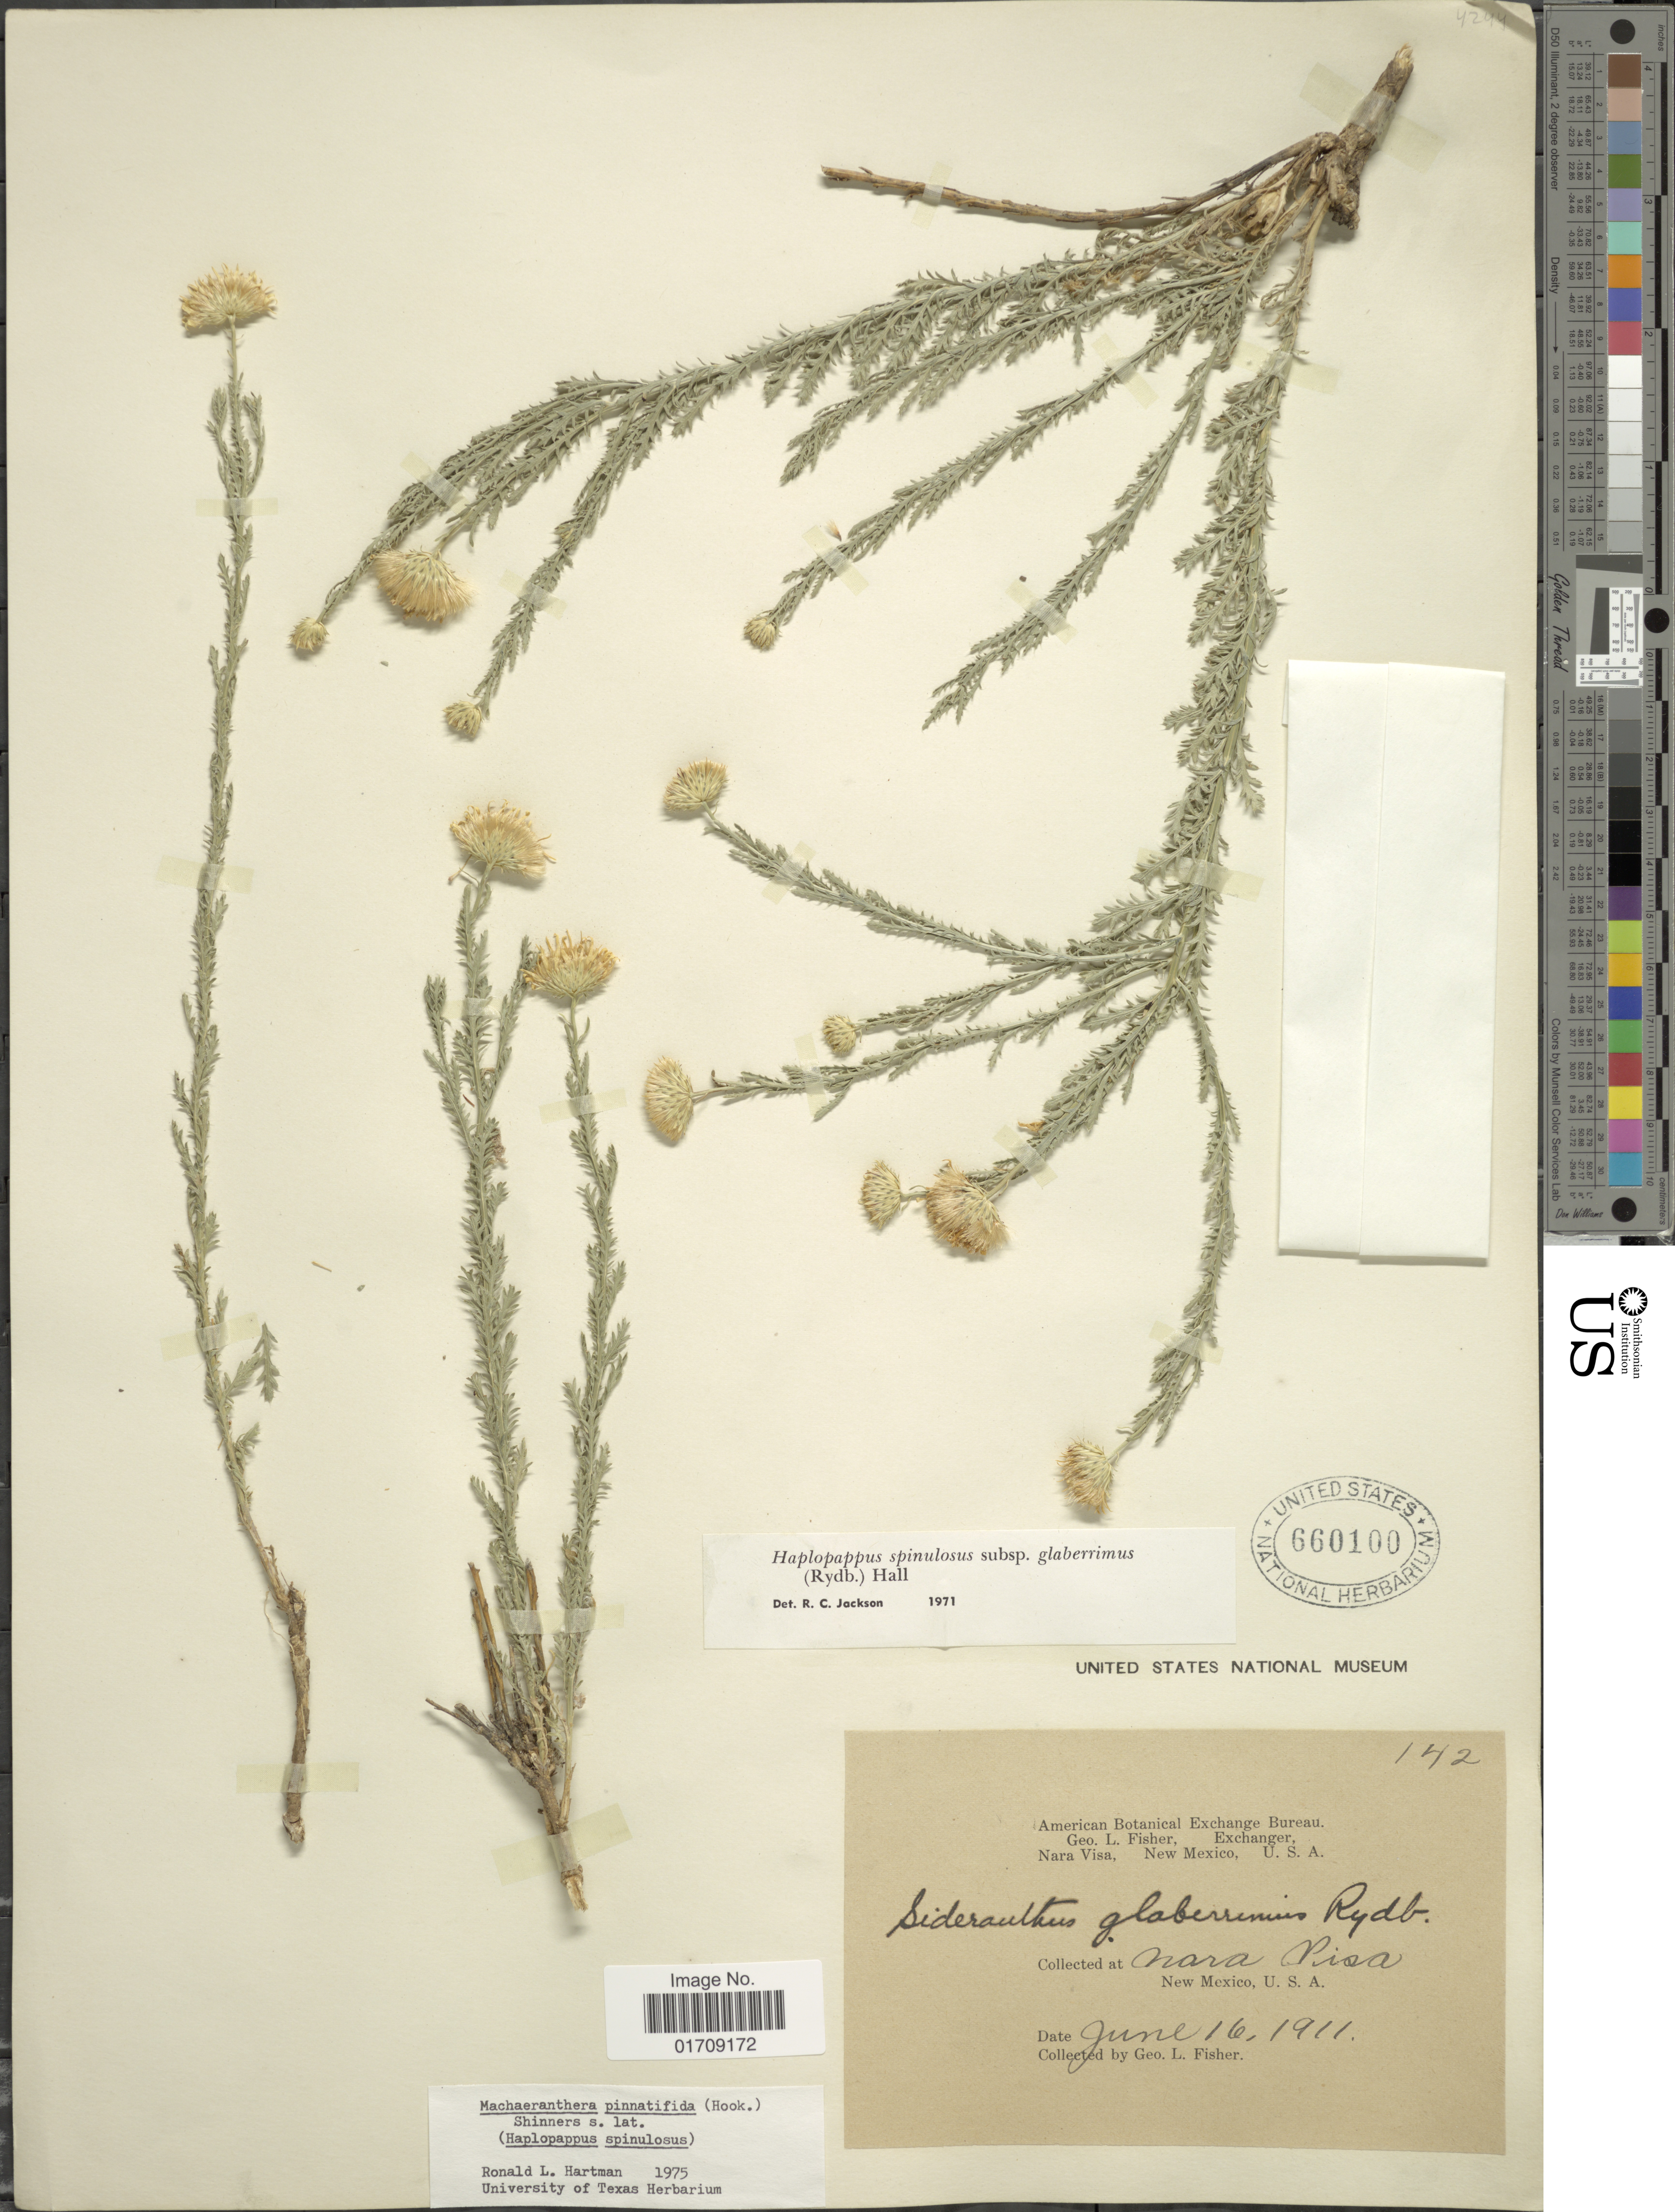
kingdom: Plantae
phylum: Tracheophyta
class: Magnoliopsida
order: Asterales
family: Asteraceae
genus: Machaeranthera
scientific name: Machaeranthera pinnatifida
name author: (Hook.) Shinners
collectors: G. L. Fisher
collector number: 142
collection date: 1911-06-16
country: United States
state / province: New Mexico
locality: Nara Visa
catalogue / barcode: US 660100